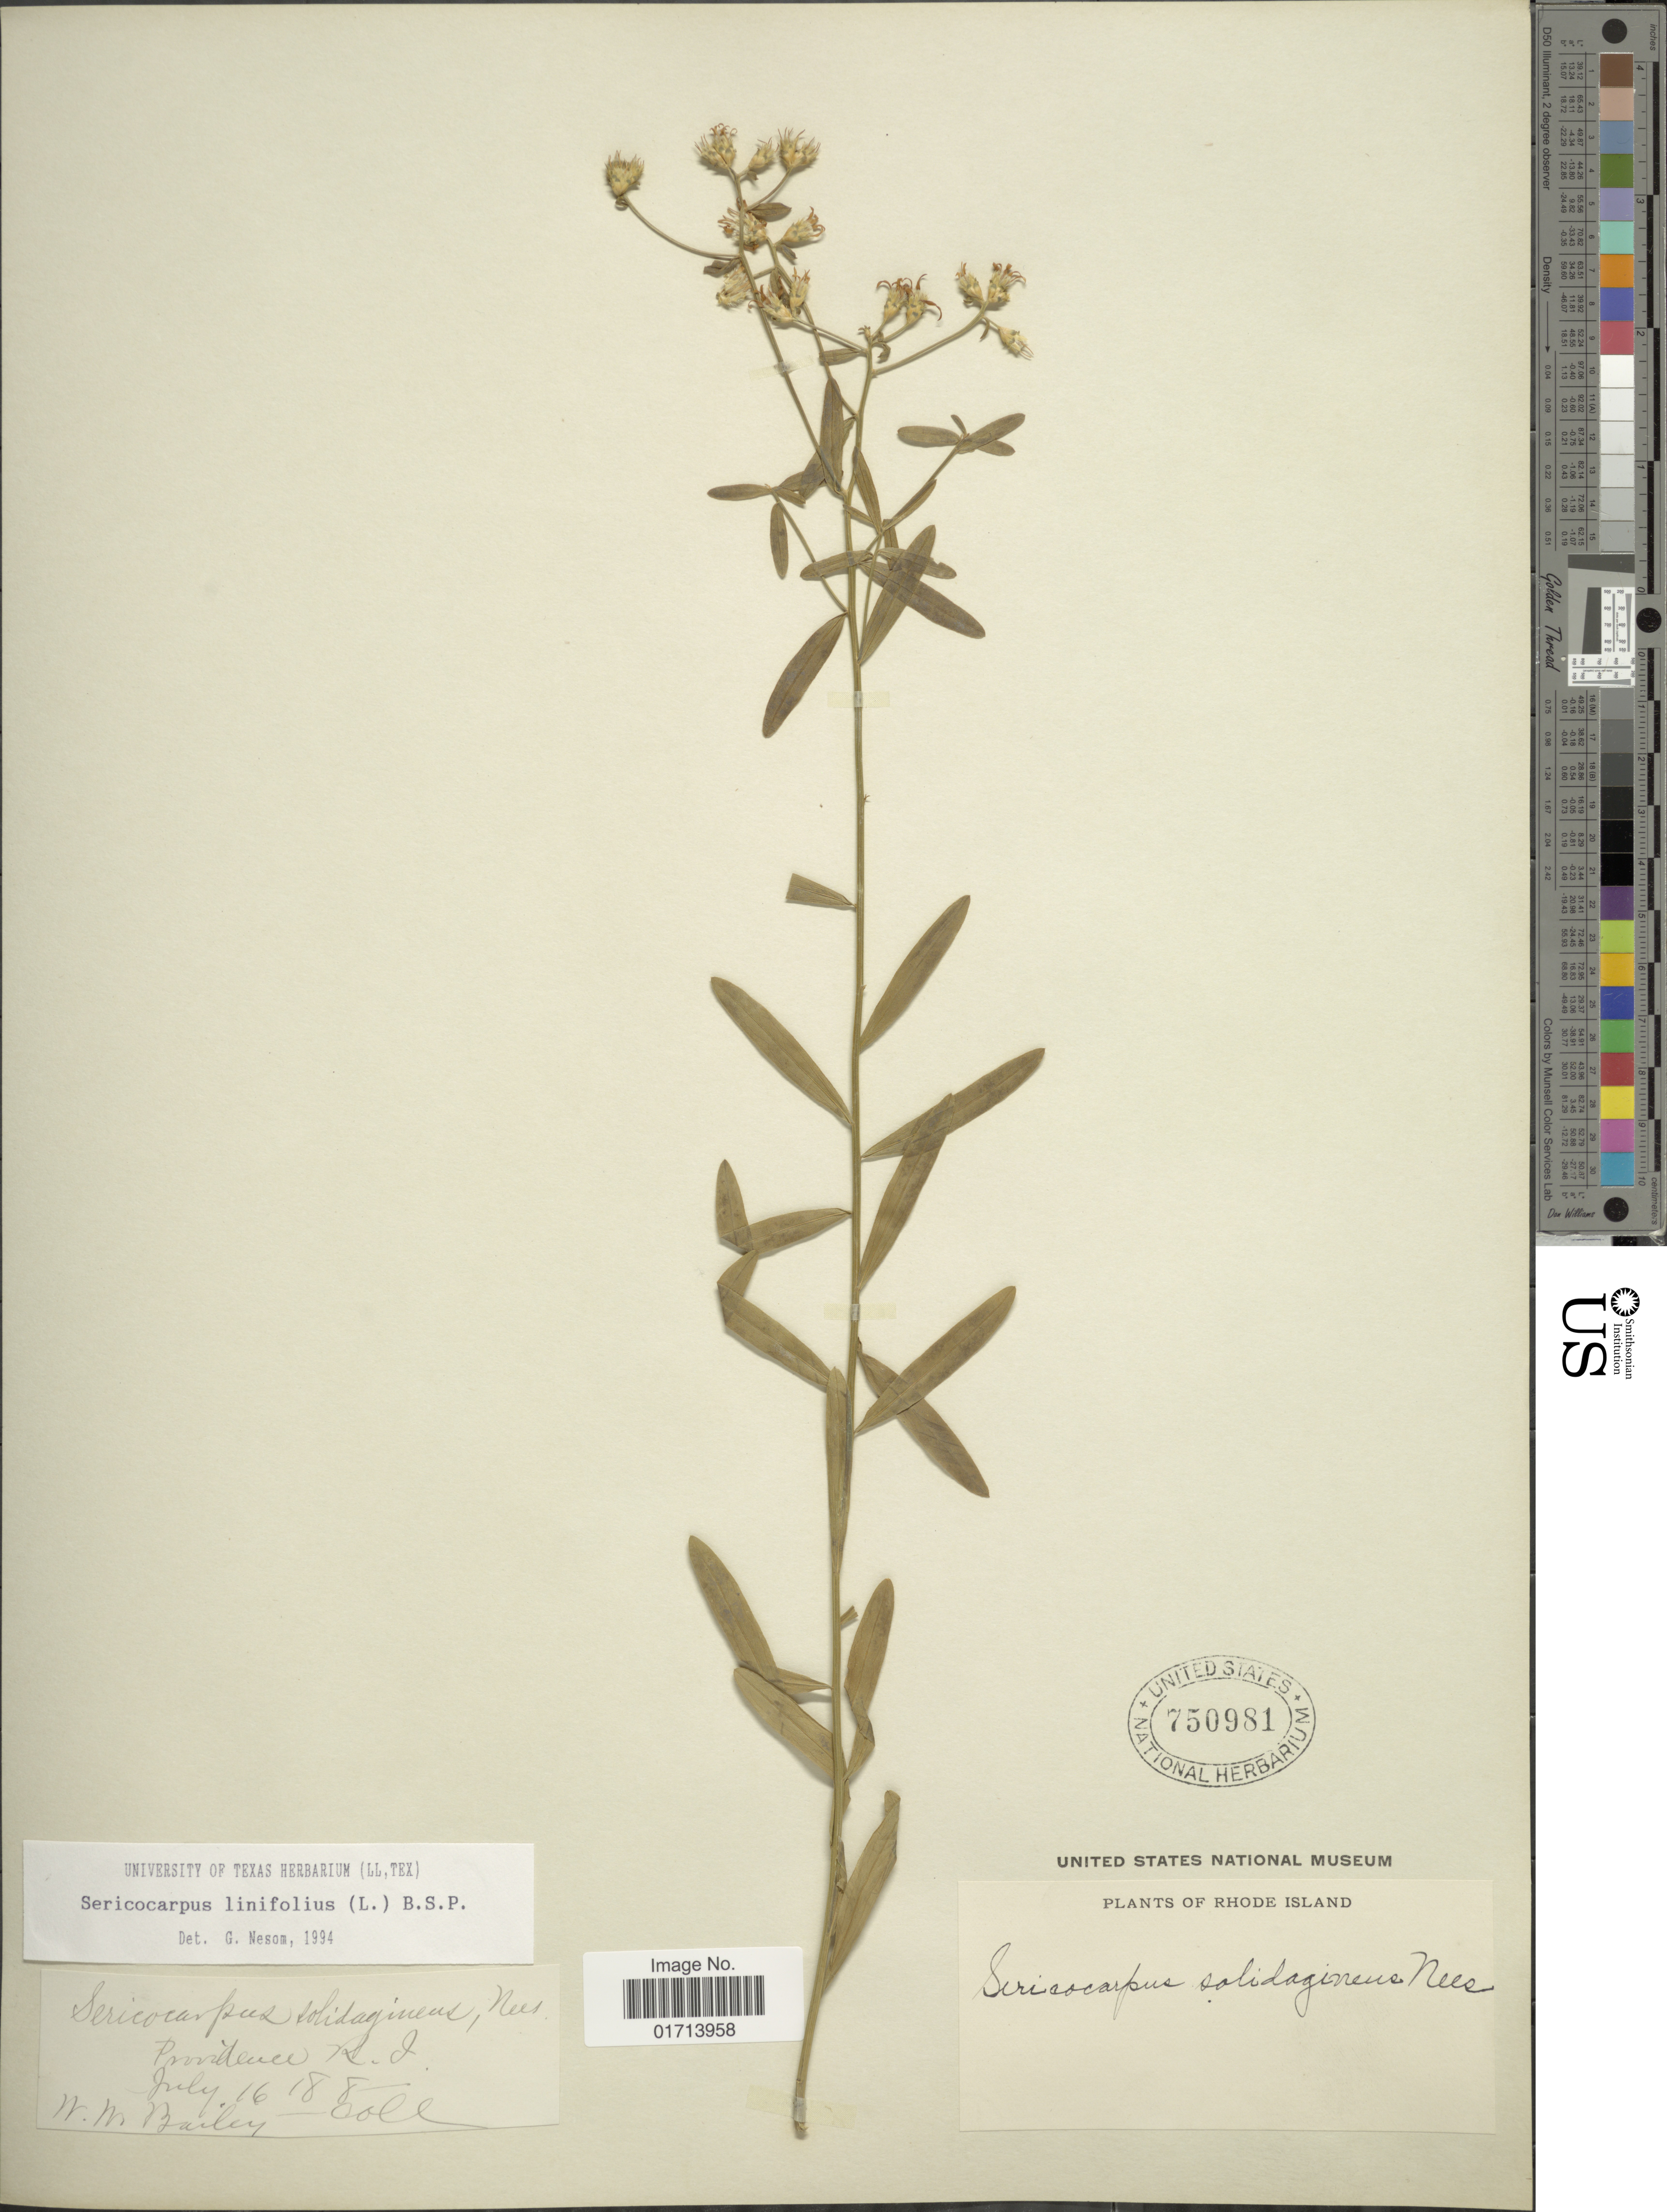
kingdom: Plantae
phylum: Tracheophyta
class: Magnoliopsida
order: Asterales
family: Asteraceae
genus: Sericocarpus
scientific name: Sericocarpus linifolius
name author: (L.) Britton, Stearns & Poggenb.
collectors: W. W. Bailey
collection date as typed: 188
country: United States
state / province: Rhode Island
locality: Providence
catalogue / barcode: US 750981